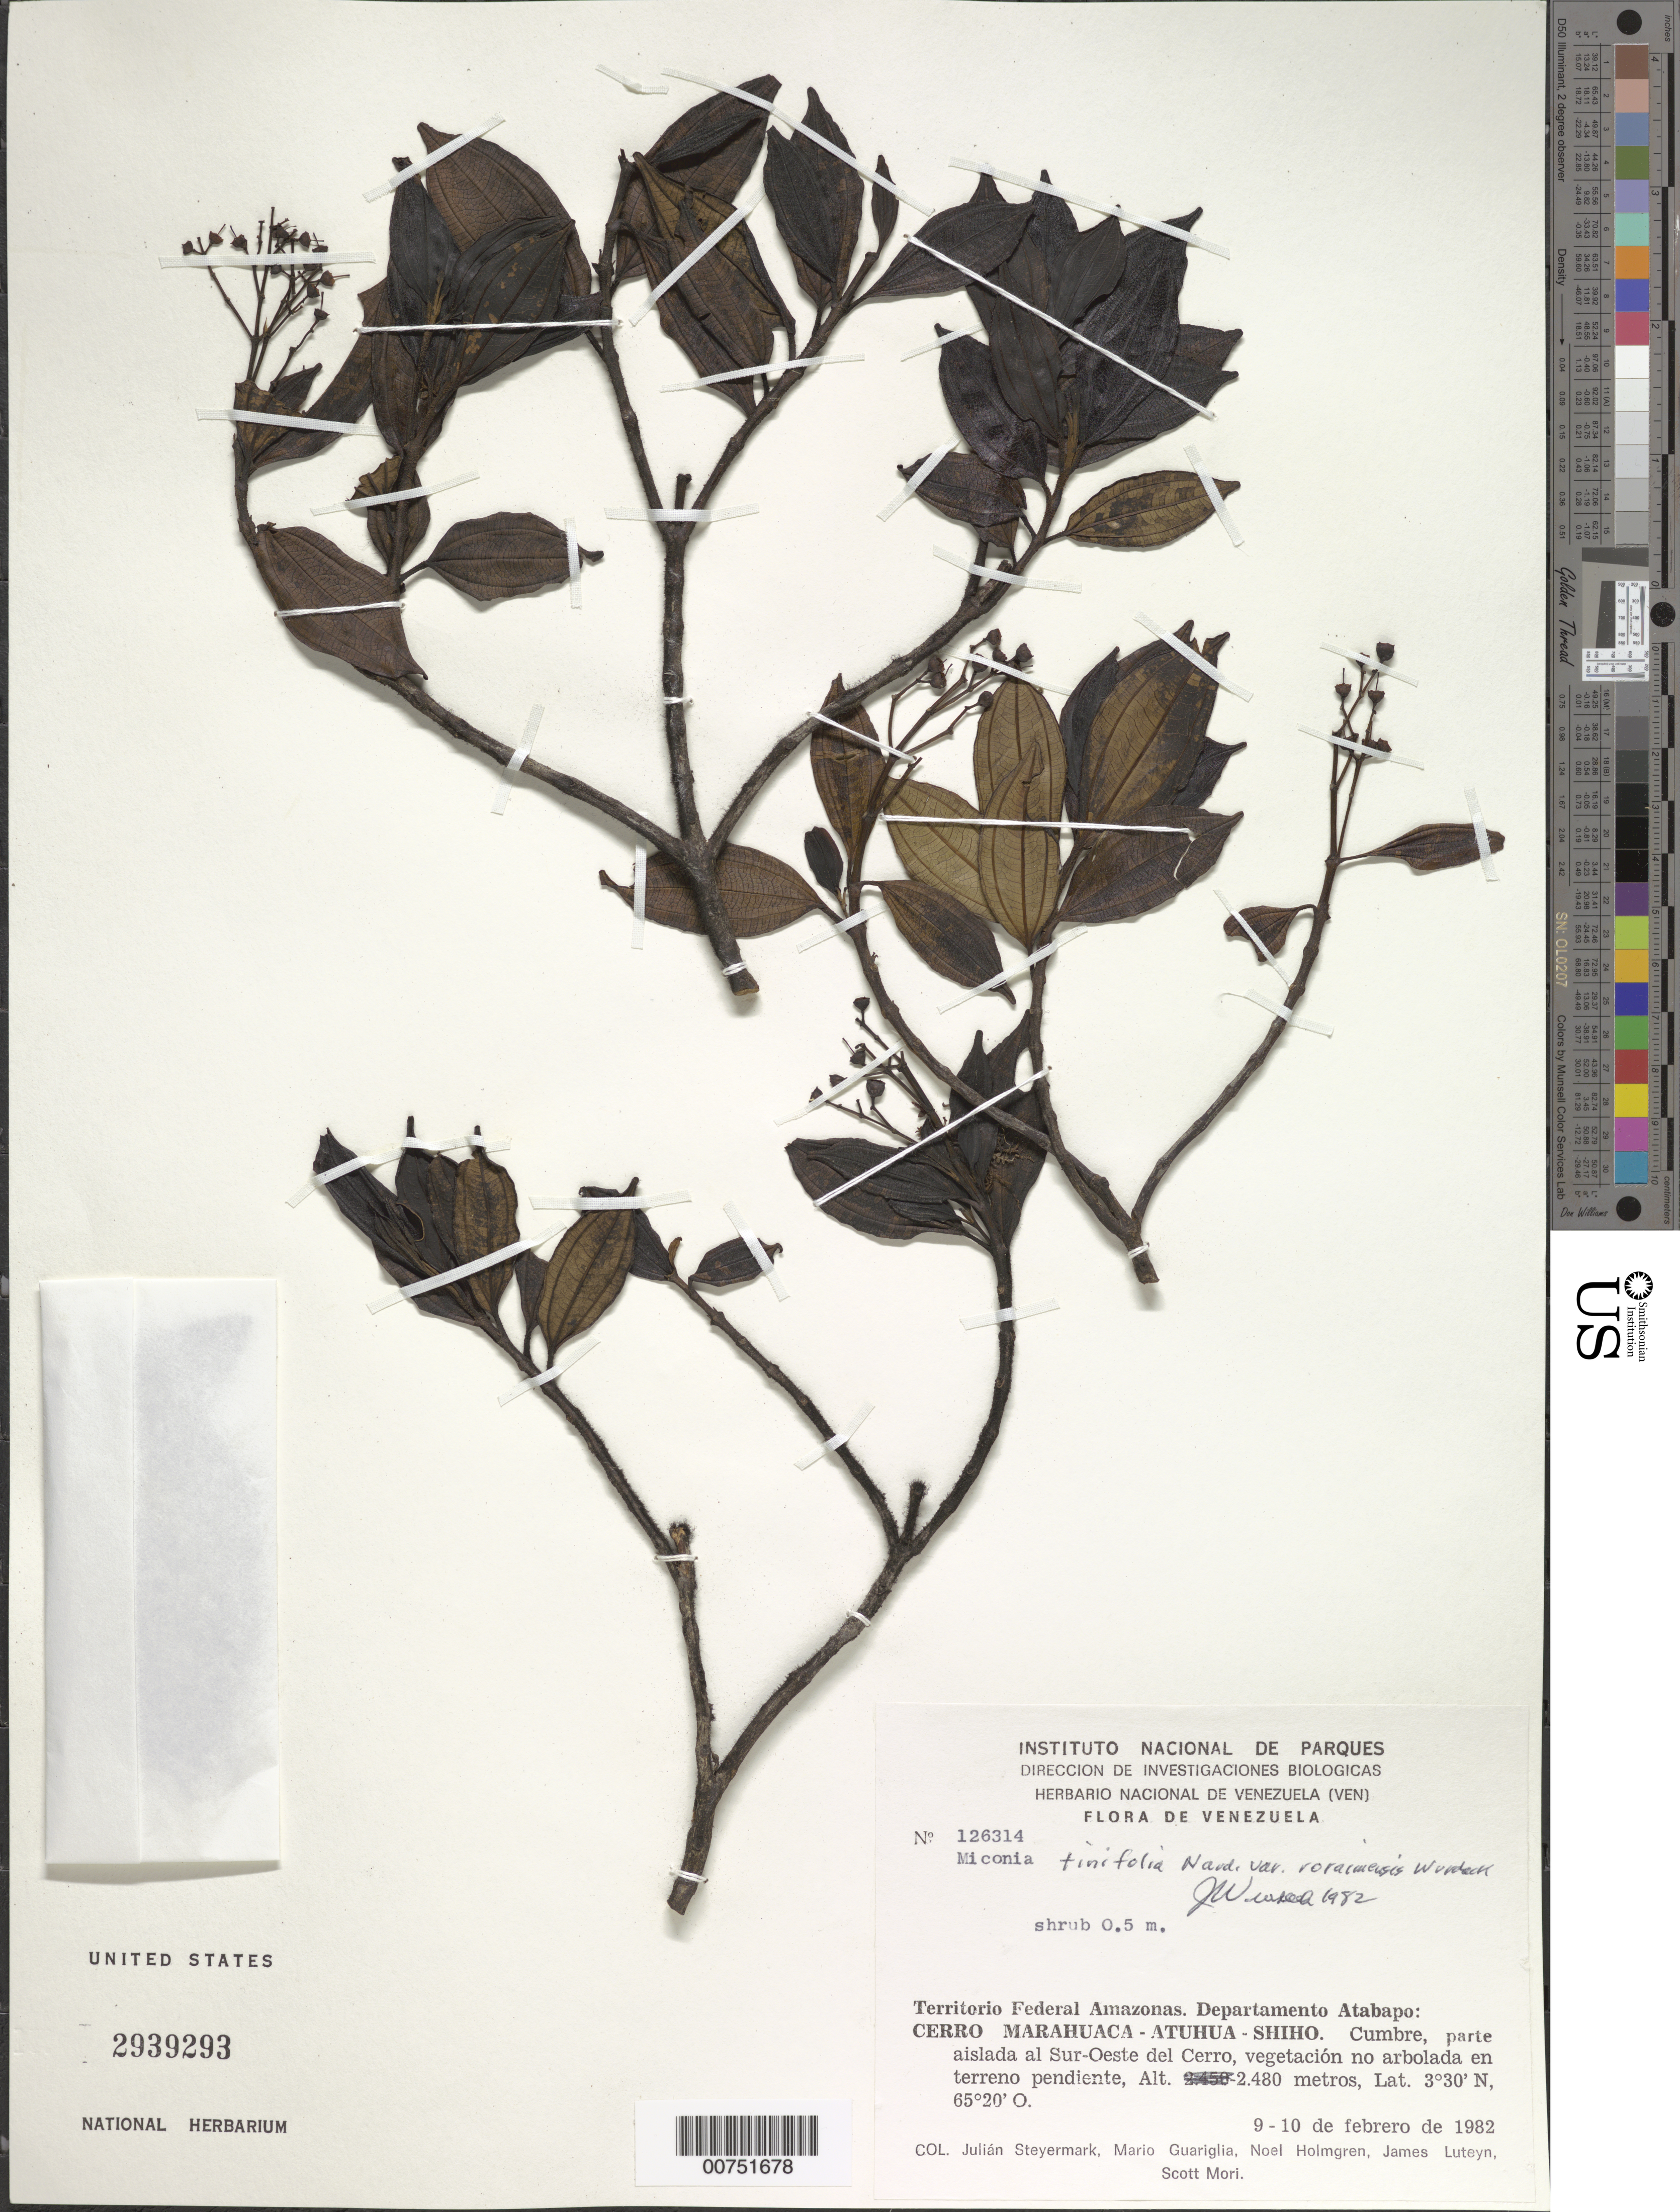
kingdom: Plantae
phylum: Tracheophyta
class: Magnoliopsida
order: Myrtales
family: Melastomataceae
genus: Miconia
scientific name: Miconia tinifolia var. roraimensis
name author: Wurdack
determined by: Wurdack, John J., (US), US (UNITED STATES)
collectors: J. Steyermark, M. Guariglia P., N. H. Holmgren, J. L. Luteyn & S. Mori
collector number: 126314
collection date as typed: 9-Feb-82 to 10-Feb-82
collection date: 1982-02-09/1982-02-10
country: Venezuela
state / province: Amazonas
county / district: Atabapo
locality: Cerro Marahuaca-Atuhua-Shiho; cumbre, parte aislada al Sur-Oeste del Cerro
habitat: Vegetación no arbolada en terreno pendiente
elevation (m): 2450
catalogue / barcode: US 2939293